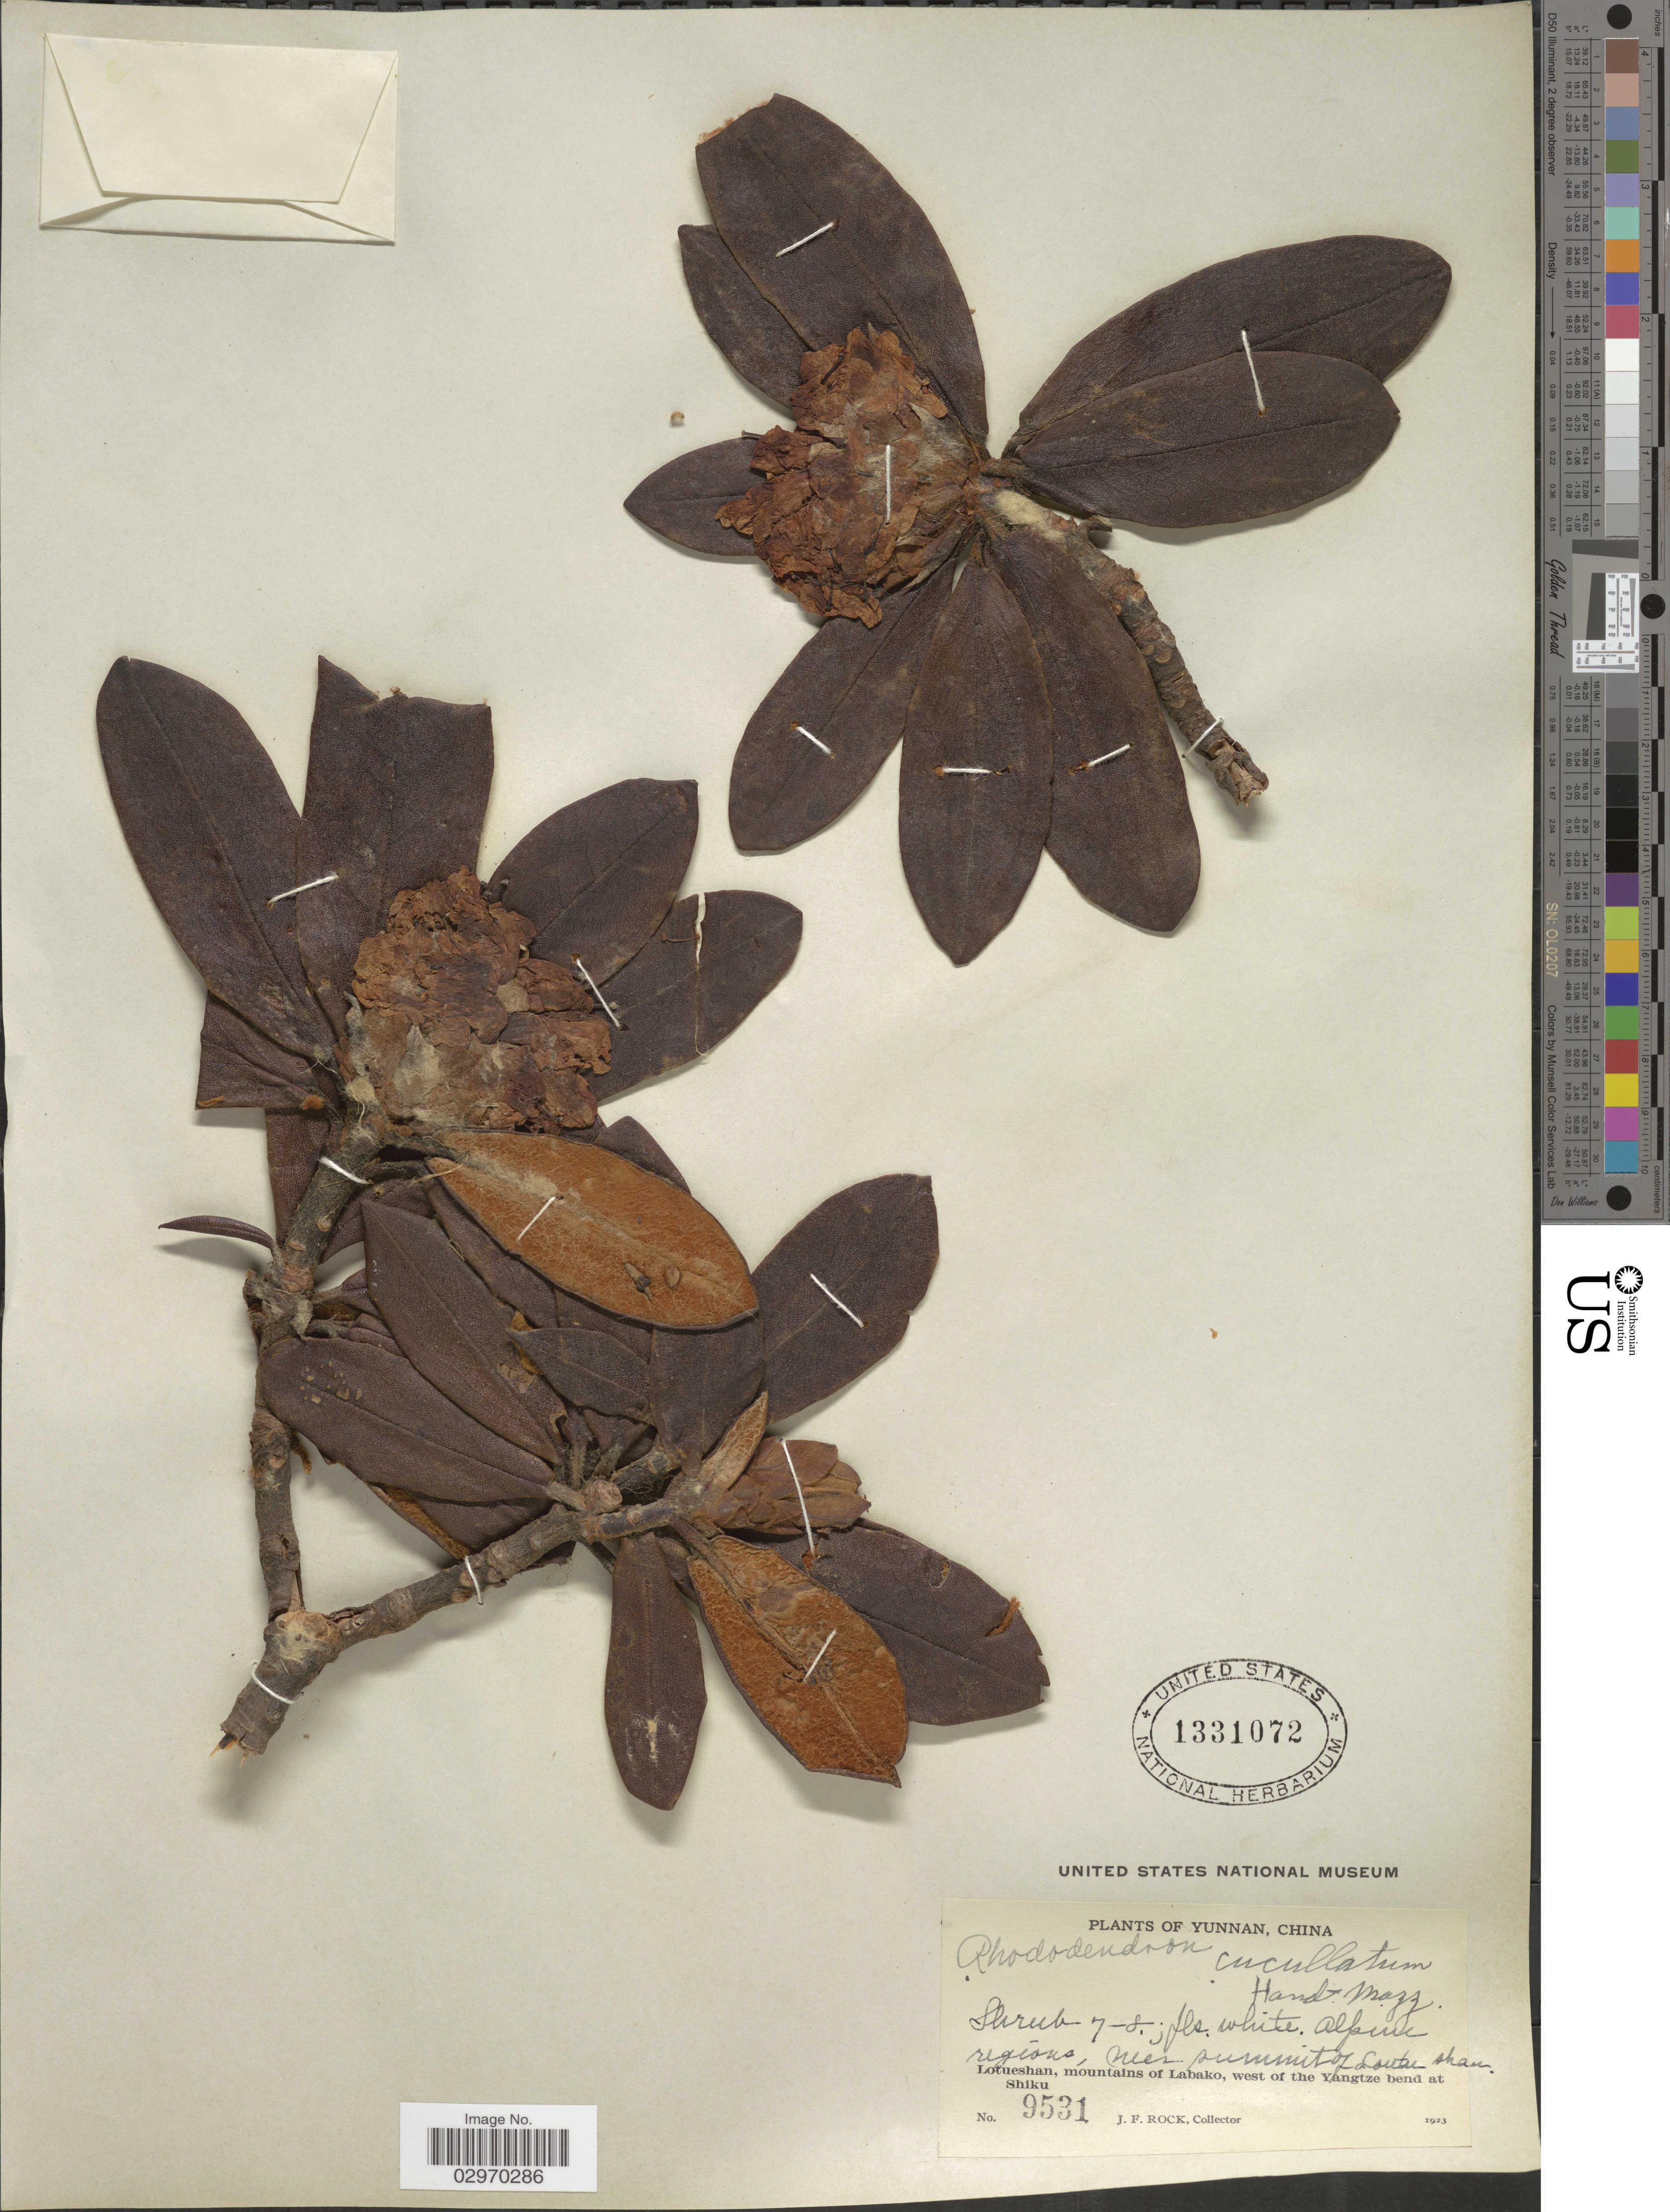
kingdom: Plantae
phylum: Tracheophyta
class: Magnoliopsida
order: Ericales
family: Ericaceae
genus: Rhododendron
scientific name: Rhododendron cucullatum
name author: Hand.-Mazz.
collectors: J. Rock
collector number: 9531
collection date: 1923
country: China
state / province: Yunnan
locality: Alpine regions, near summit of Lotue shan. Lotueshan, mountains of Labako, west of the Yangtze bend at Shiku.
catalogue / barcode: US 1331072